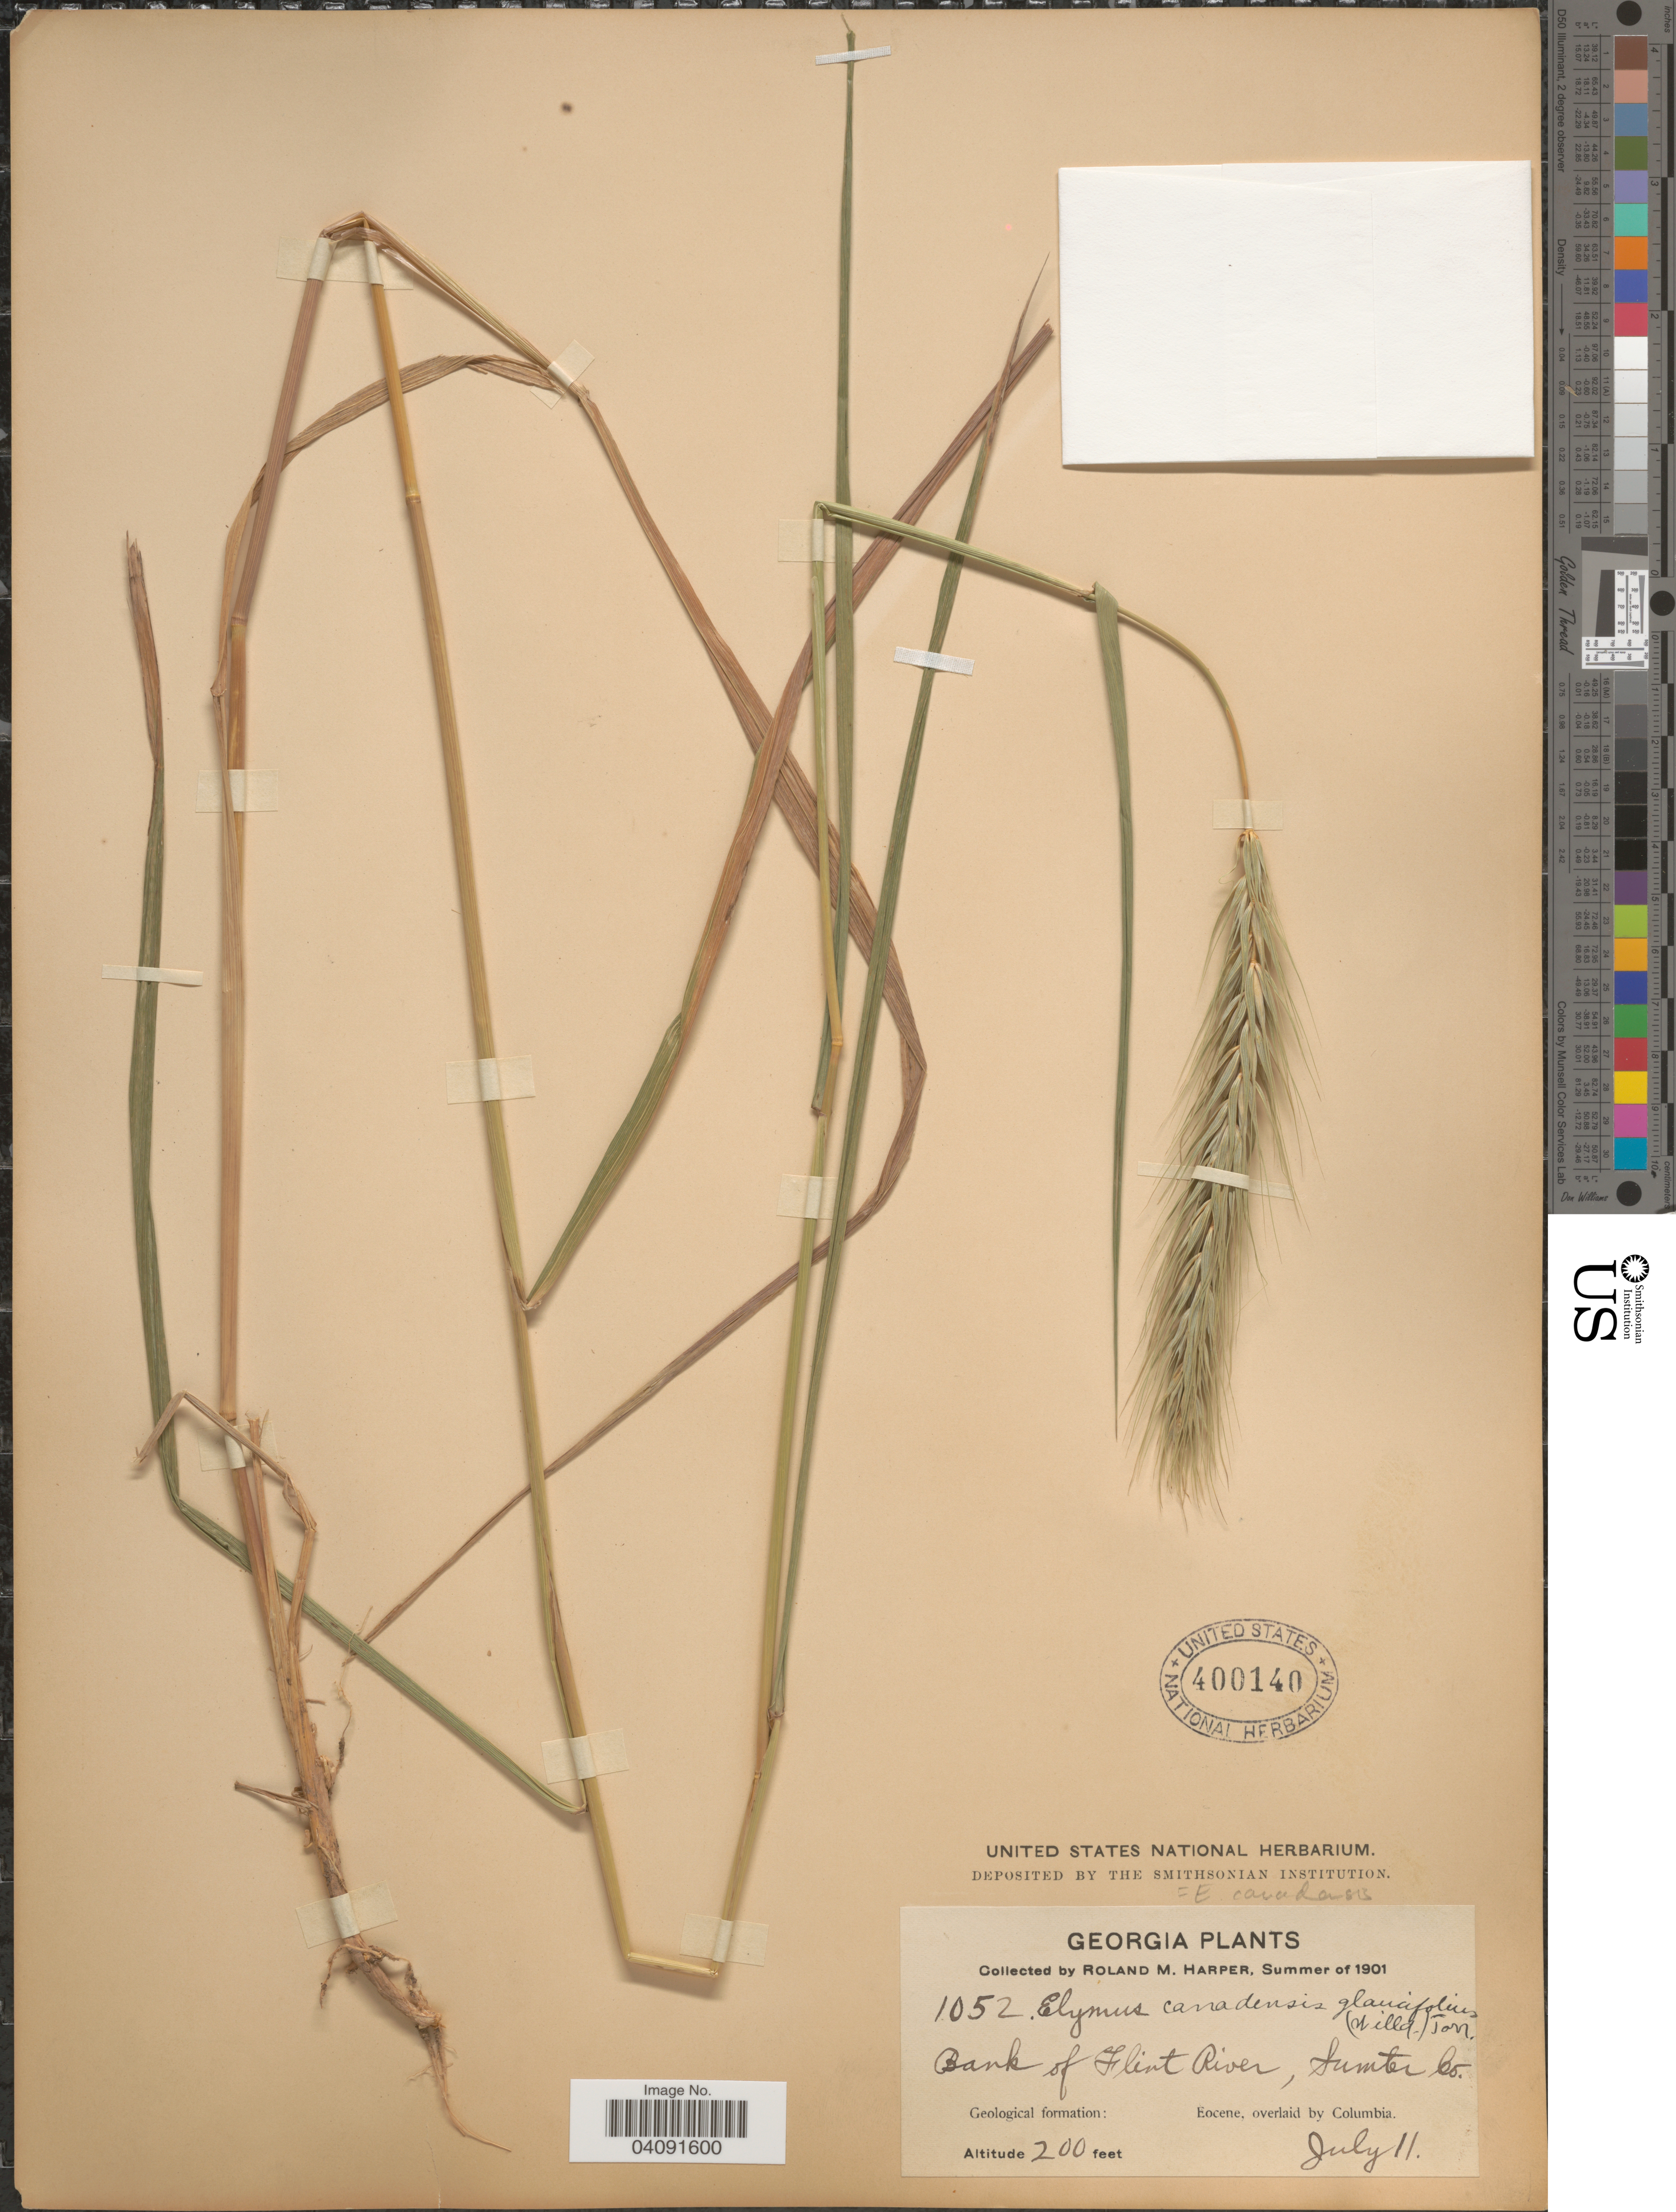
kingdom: Plantae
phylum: Tracheophyta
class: Liliopsida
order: Poales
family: Poaceae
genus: Elymus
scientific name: Elymus canadensis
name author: L.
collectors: R. M. Harper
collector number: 1052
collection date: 1901-07-11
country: United States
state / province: Georgia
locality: Bank of Flint River, Sumter Co. Geological formation: Eocene, overlaid by Columbia.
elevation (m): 61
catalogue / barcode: US 400140